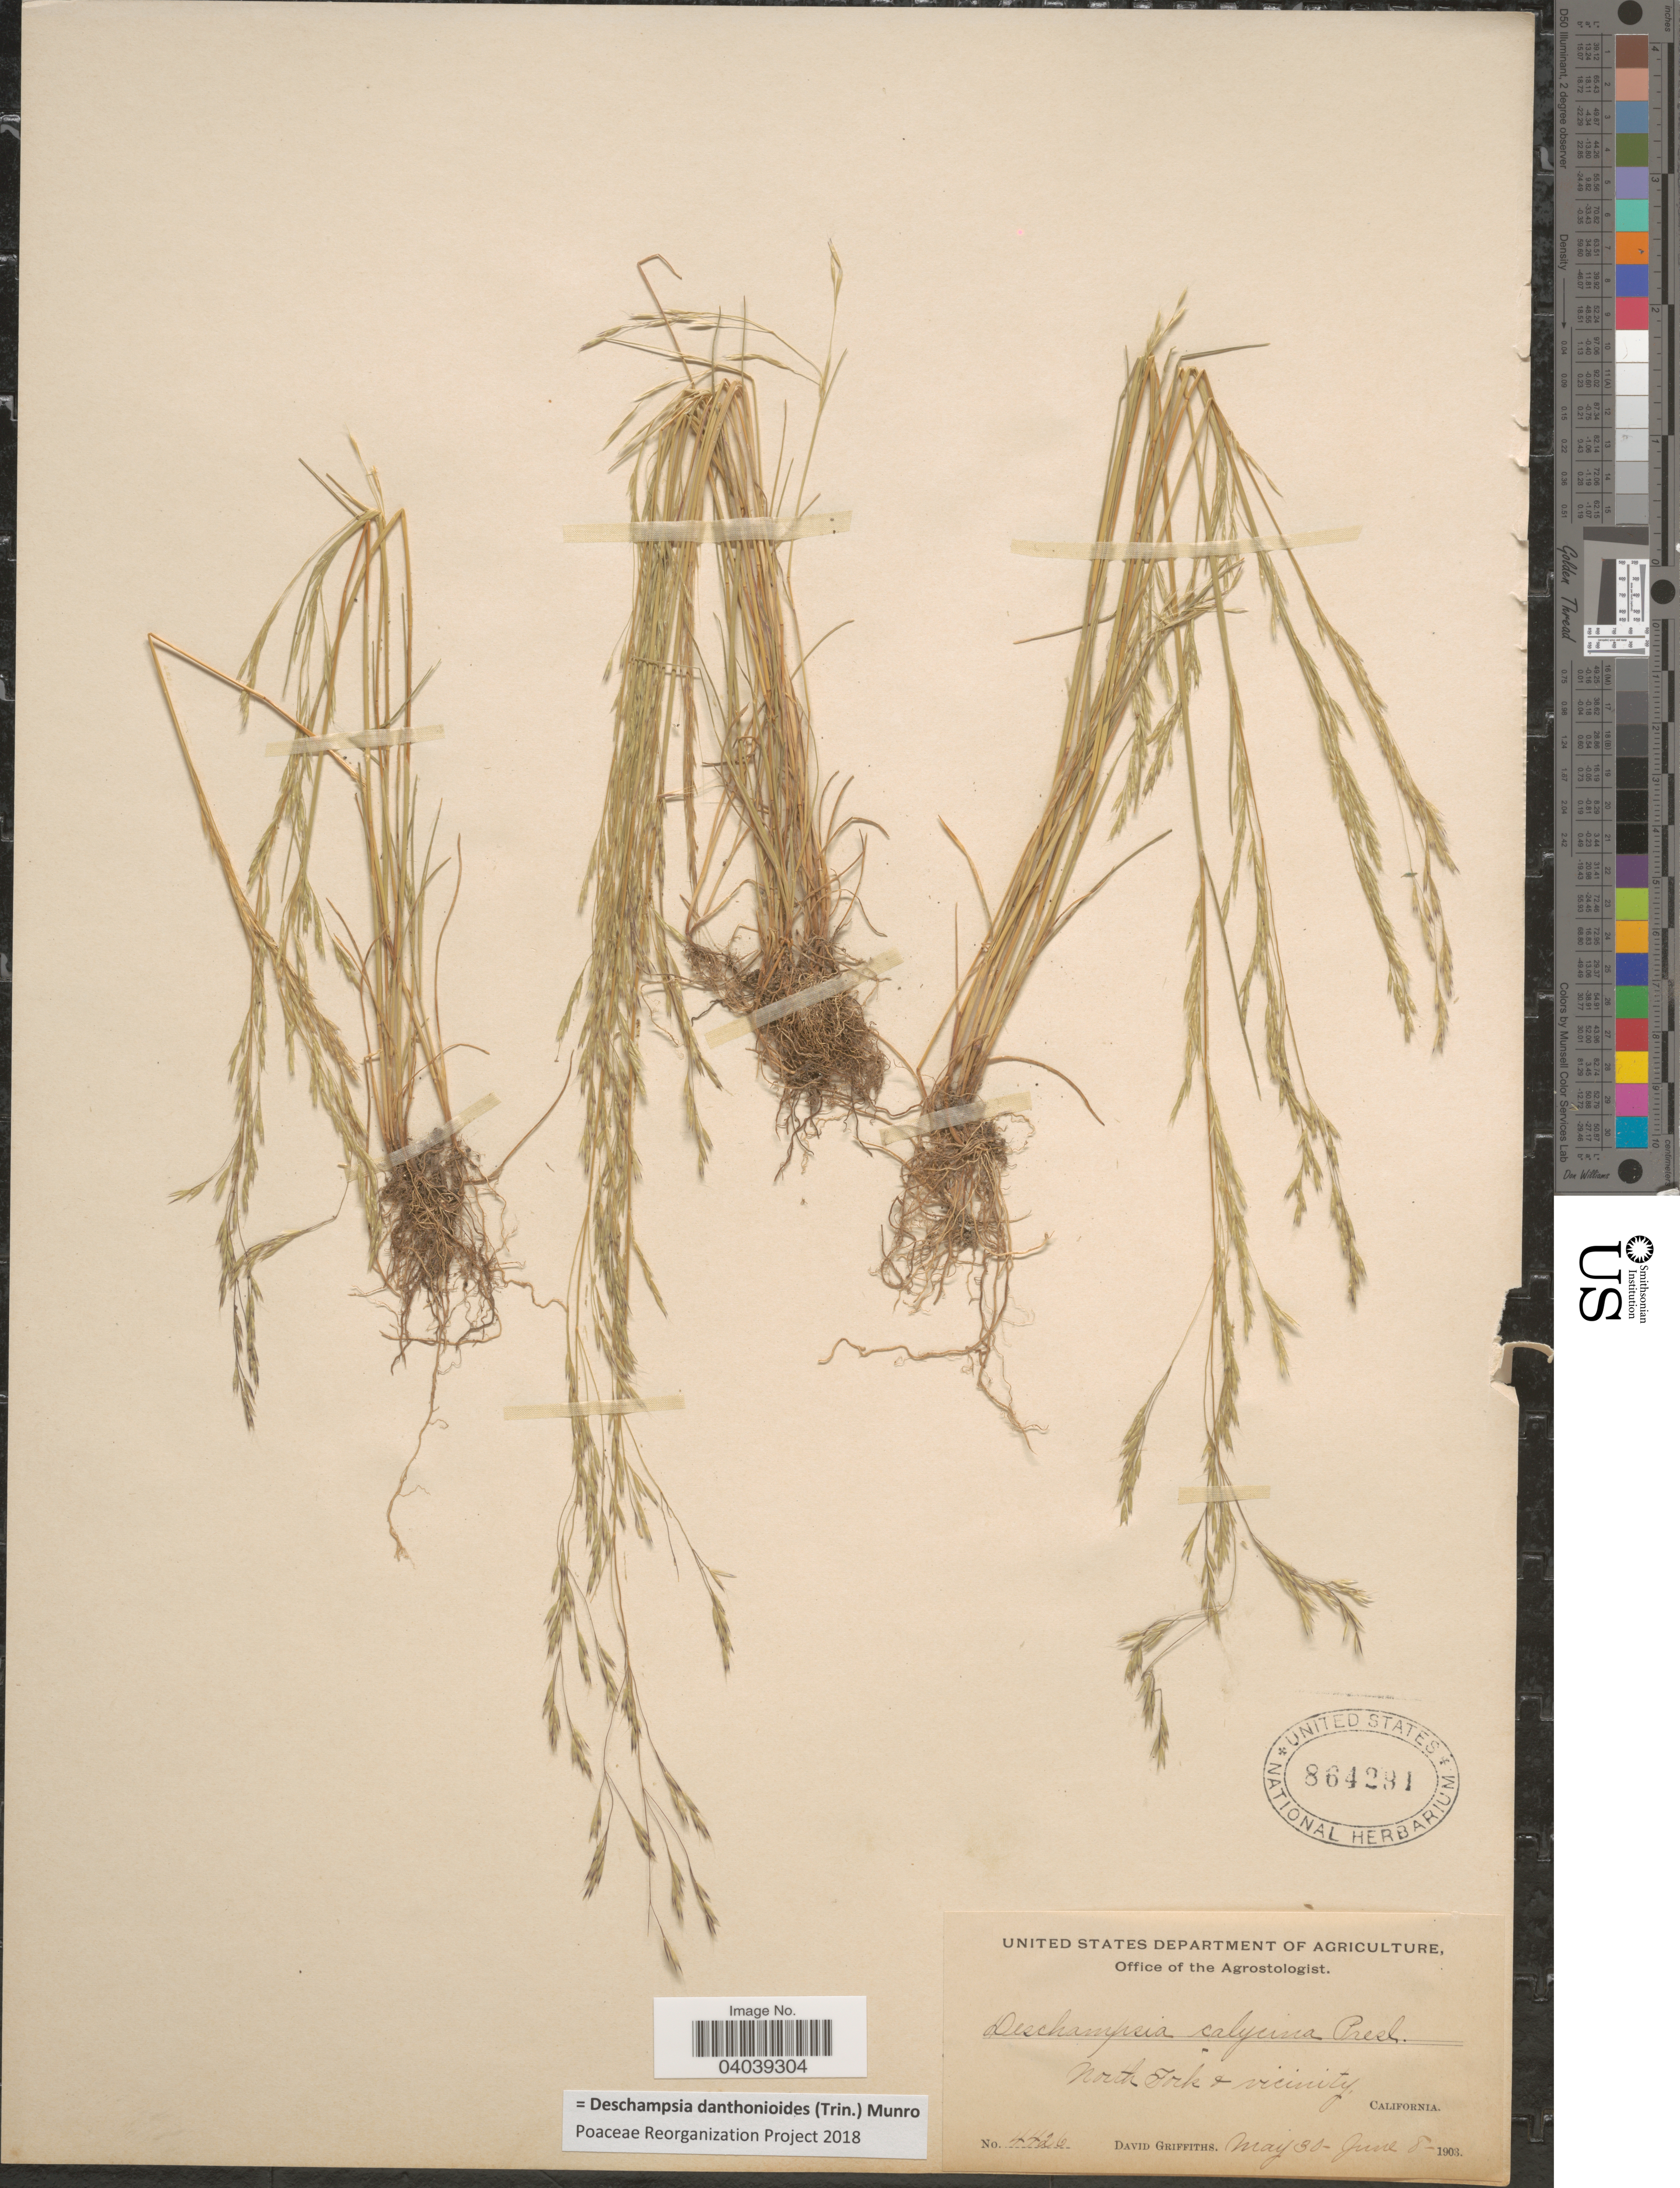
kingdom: Plantae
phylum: Tracheophyta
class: Liliopsida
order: Poales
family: Poaceae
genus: Deschampsia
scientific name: Deschampsia danthonioides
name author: (Trin.) Munro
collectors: D. Griffiths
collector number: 4426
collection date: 1903-05-30/1903-06-08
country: United States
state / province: California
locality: North Fork & vicinity.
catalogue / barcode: US 864291